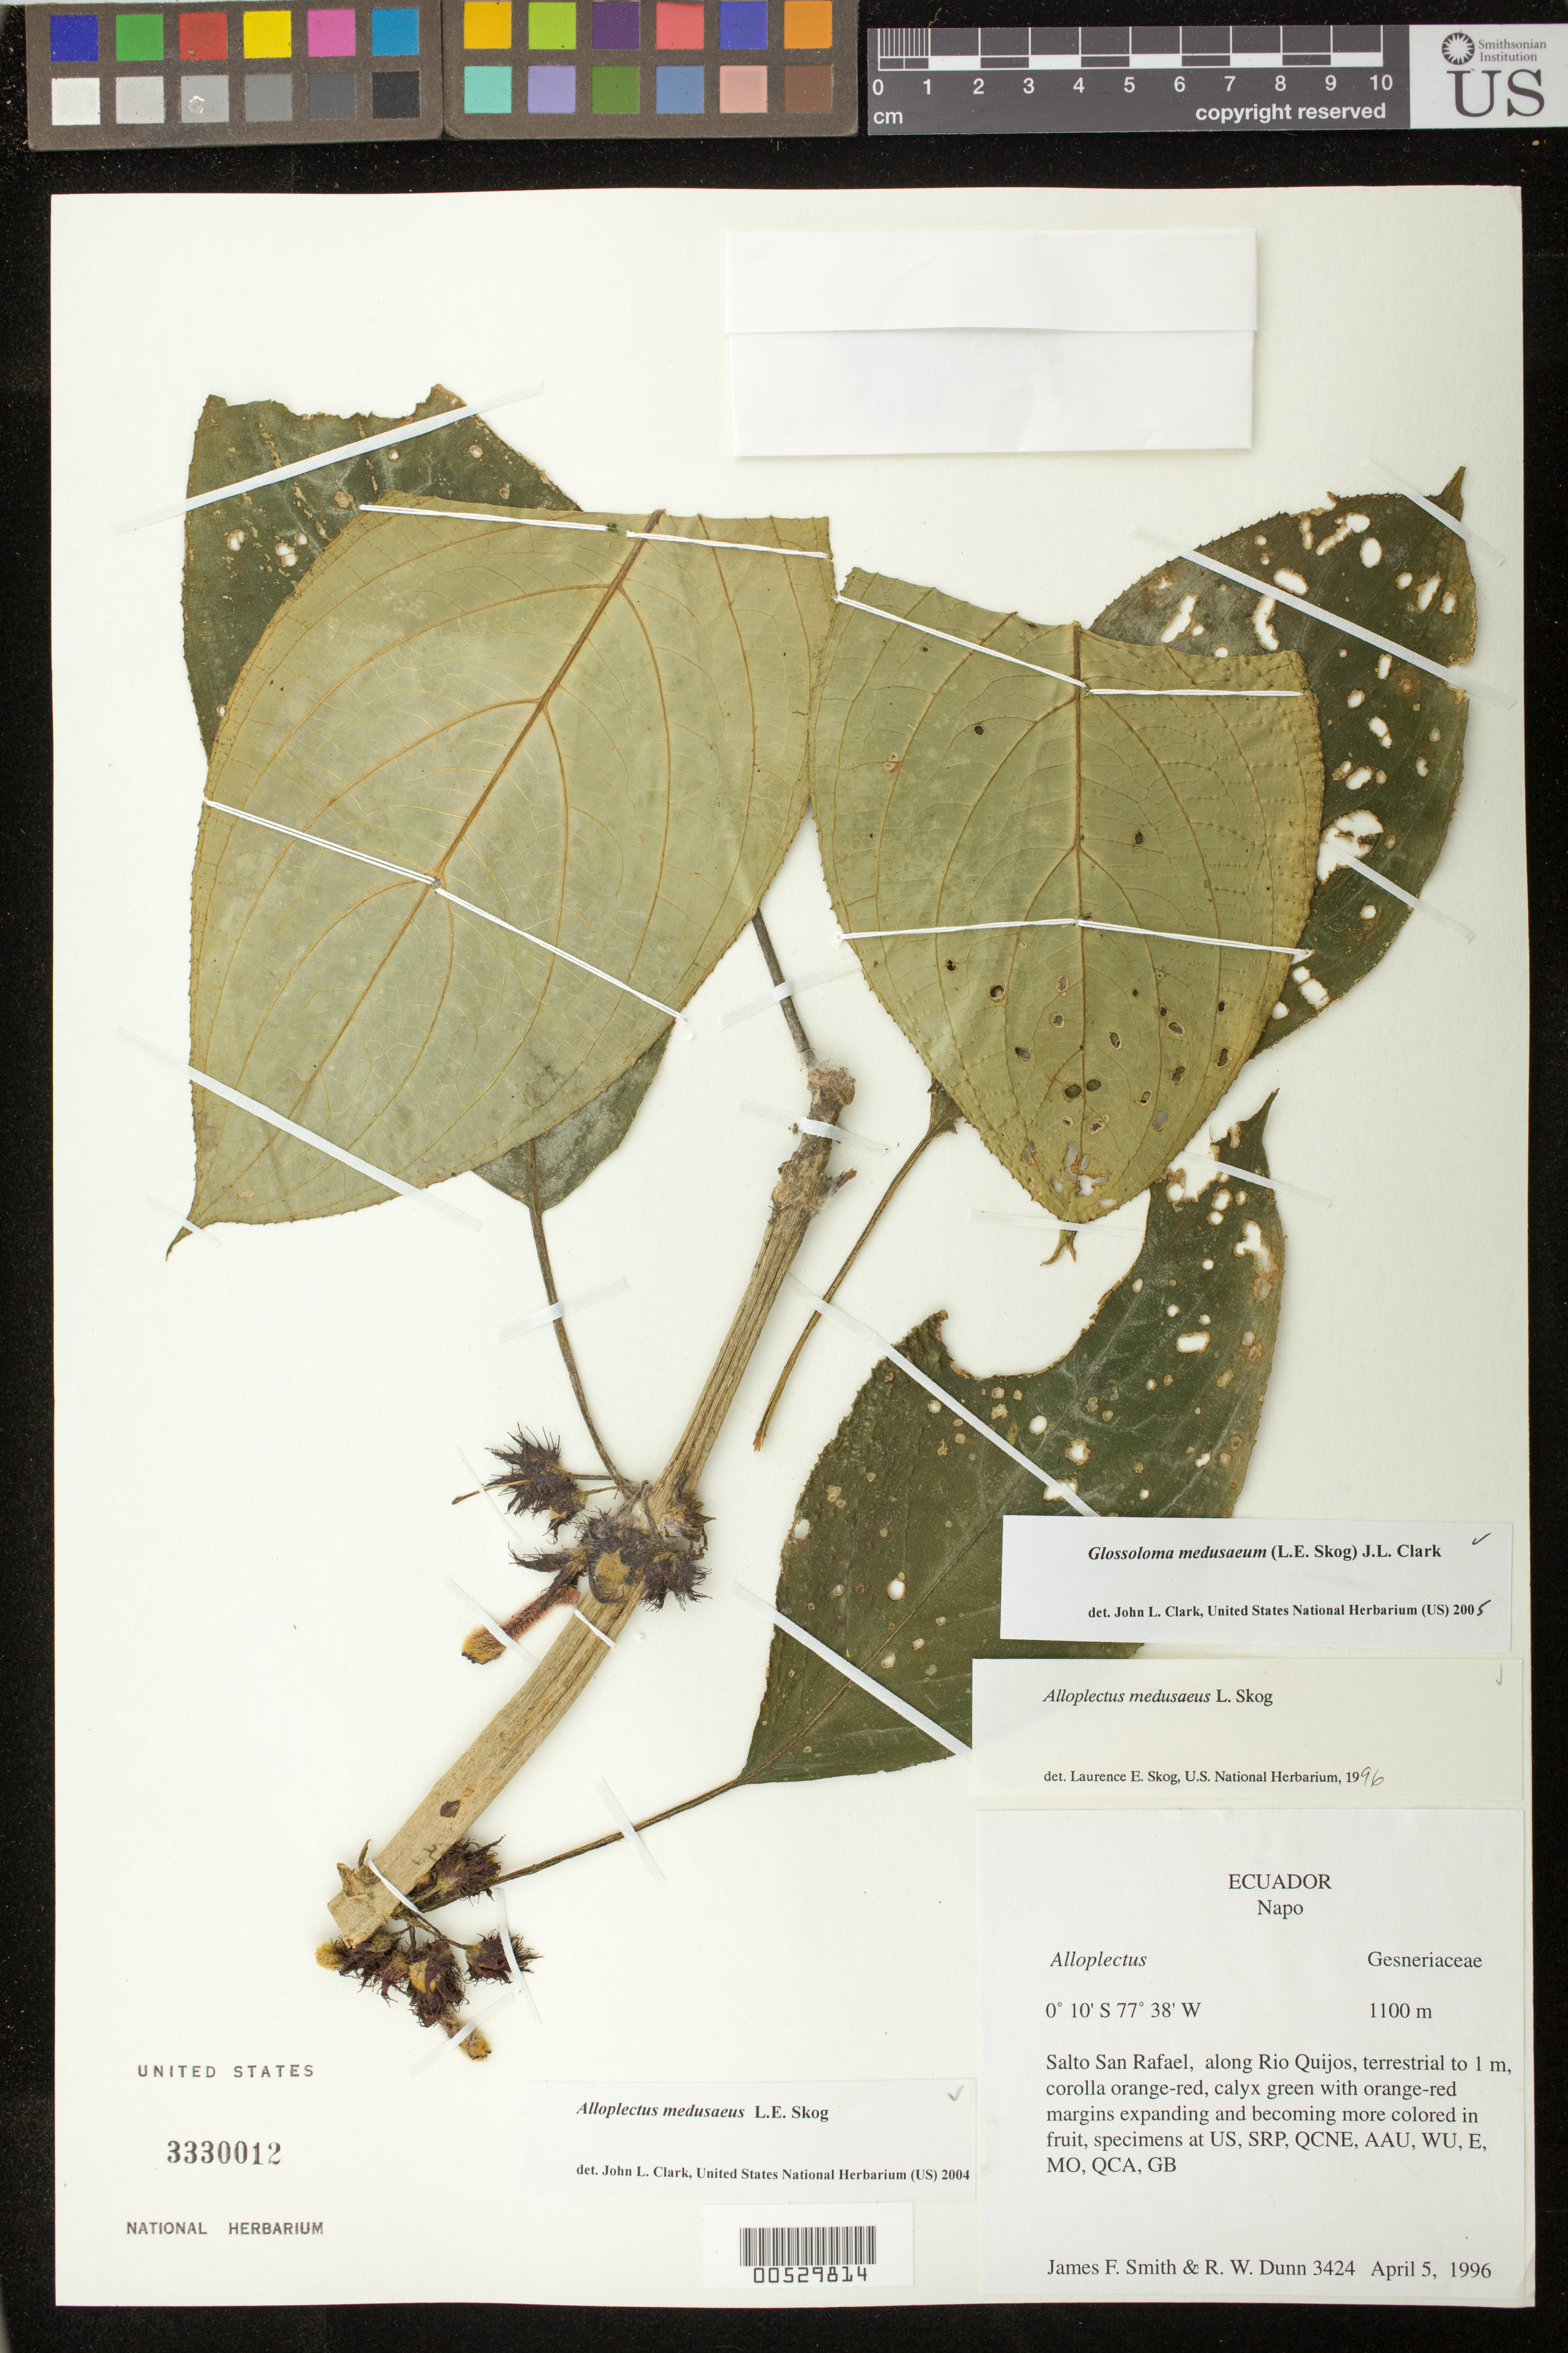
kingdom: Plantae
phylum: Tracheophyta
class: Magnoliopsida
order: Lamiales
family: Gesneriaceae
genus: Glossoloma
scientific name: Glossoloma medusaeum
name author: (L.E. Skog) J.L. Clark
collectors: J. Smith & R. Dunn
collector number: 3424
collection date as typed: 05 Apr 1996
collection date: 1996-04-05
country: Ecuador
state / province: Napo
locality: Salto San Rafael, along Rio Quijos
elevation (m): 1100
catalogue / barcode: US 3330012